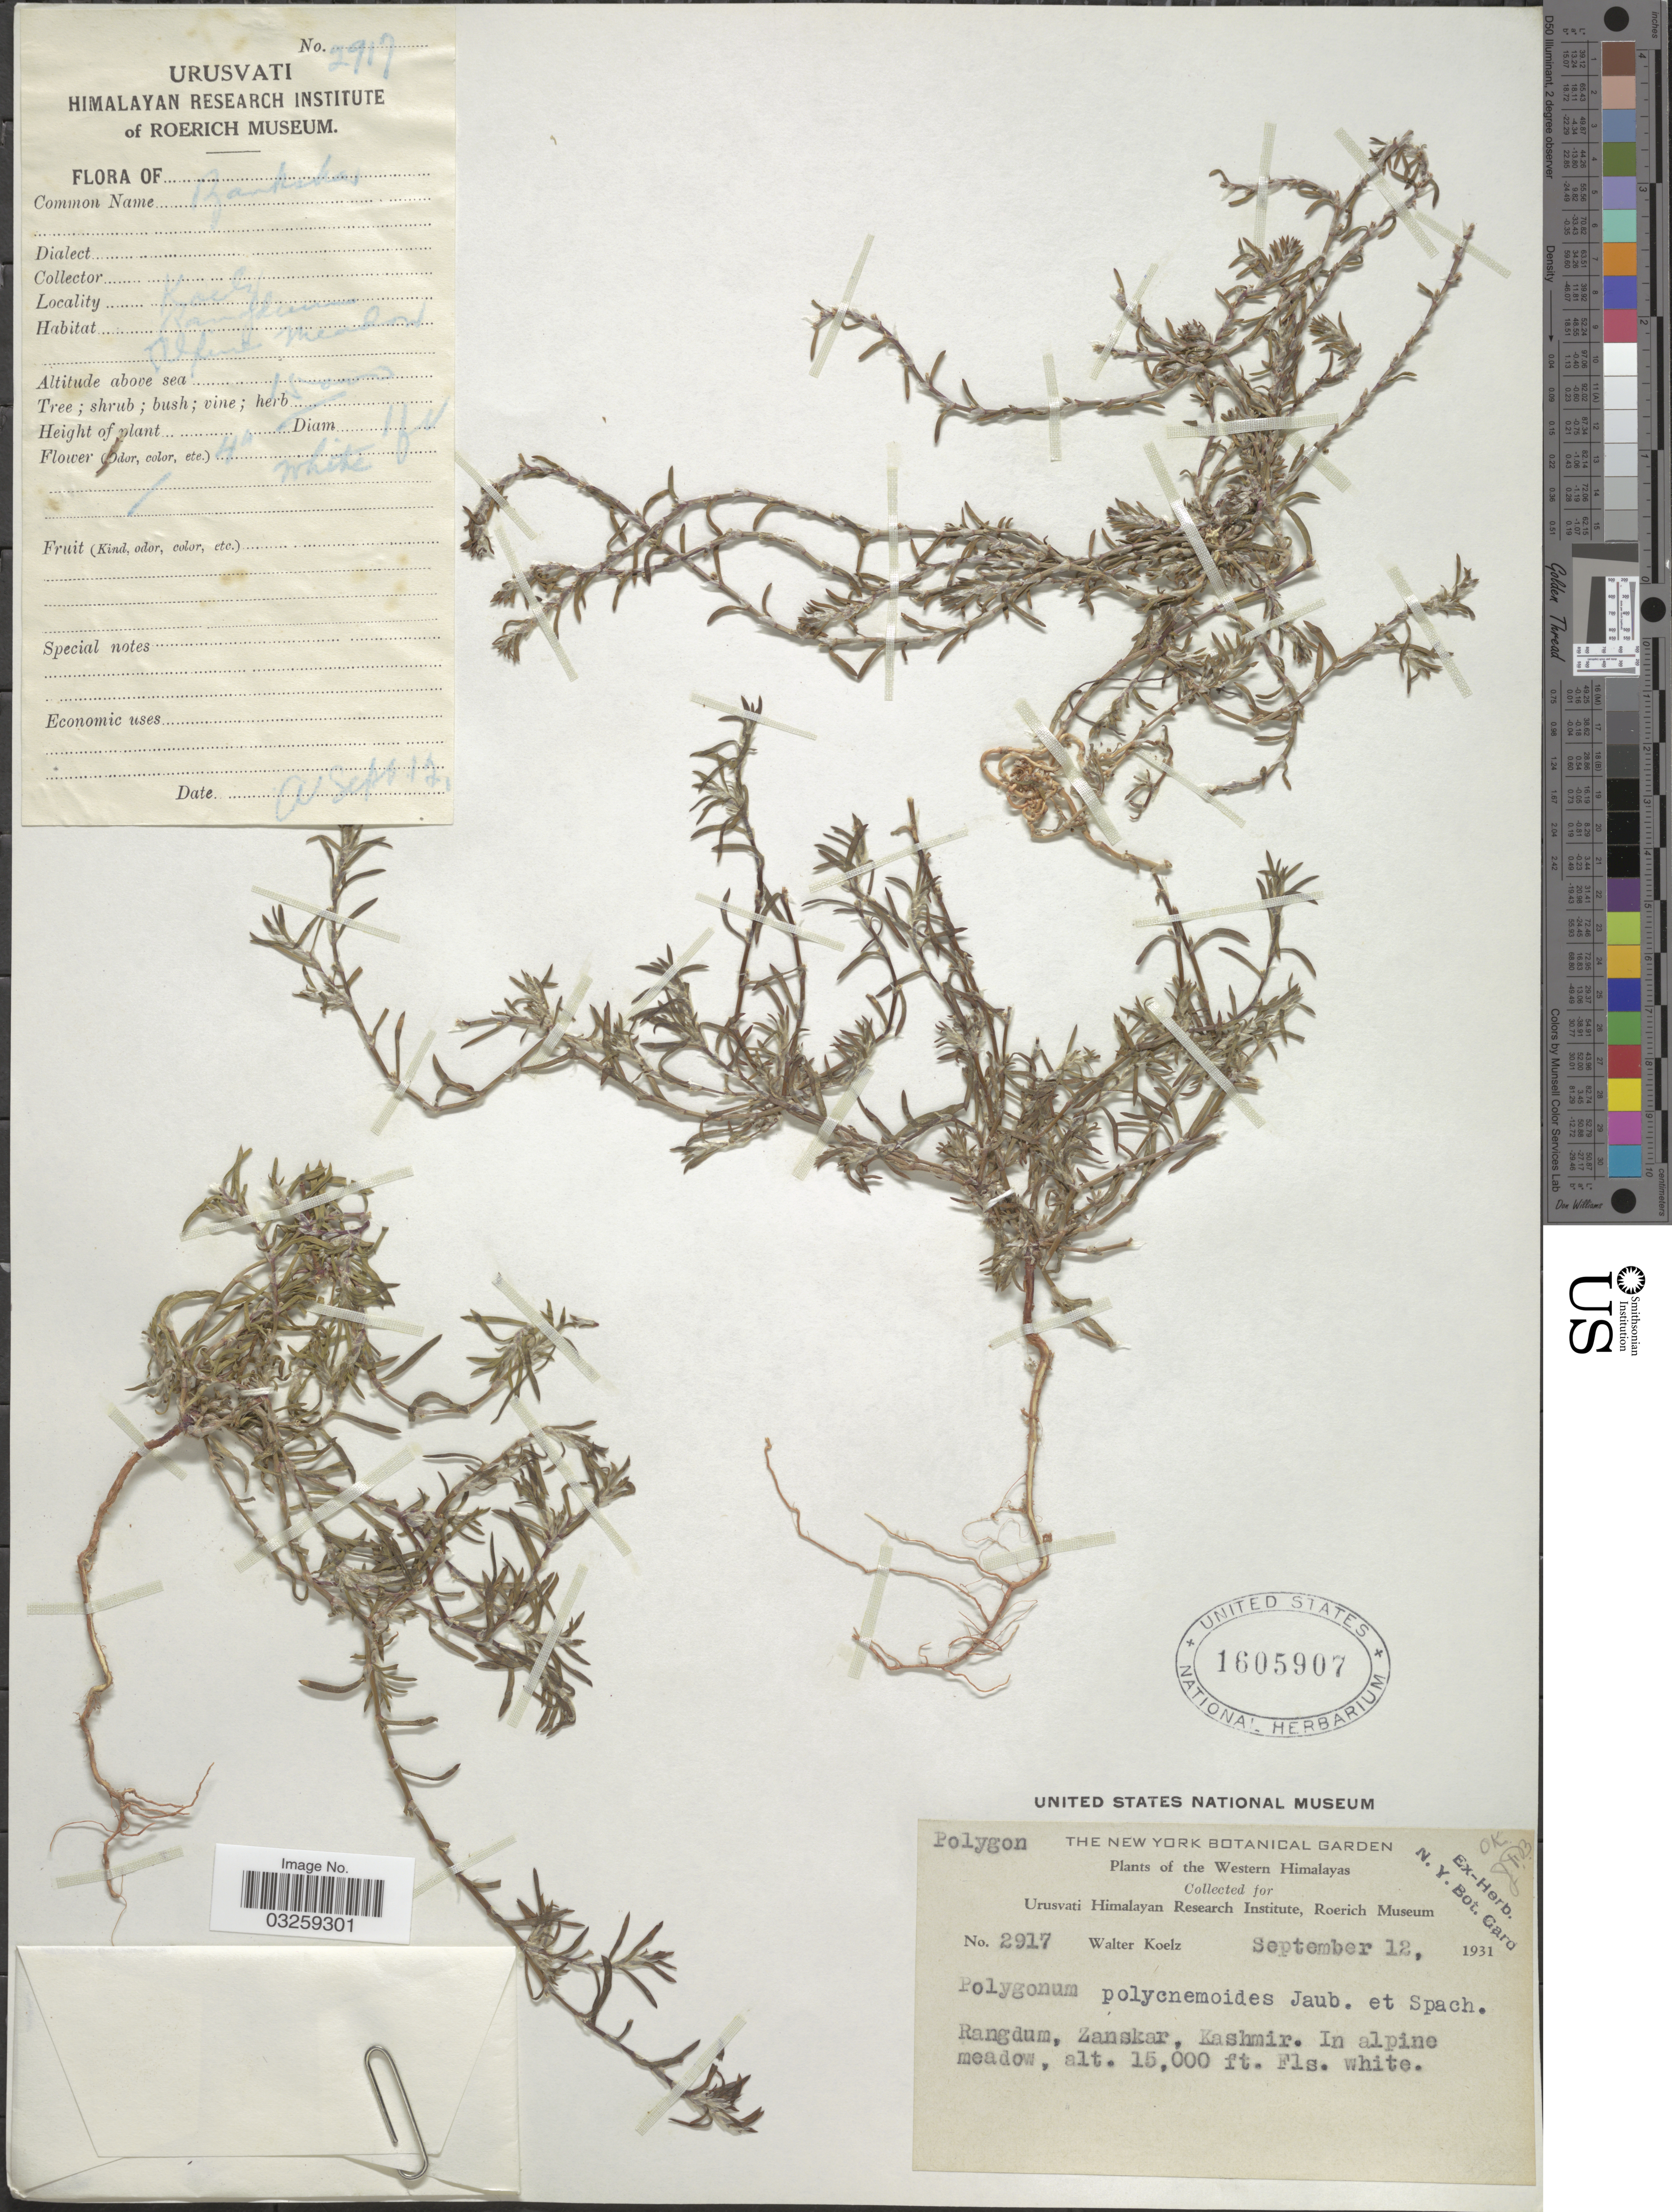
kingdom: Plantae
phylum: Tracheophyta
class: Magnoliopsida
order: Caryophyllales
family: Polygonaceae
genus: Polygonum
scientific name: Polygonum polycnemoides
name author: Jaub. & Spach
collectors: W. N. Koelz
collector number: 2917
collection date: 1931-09-12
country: India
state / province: Jammu and Kashmir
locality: Western Himalayas. Rangdum, Zanskar, Kashmir.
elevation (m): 4572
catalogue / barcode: US 1605907